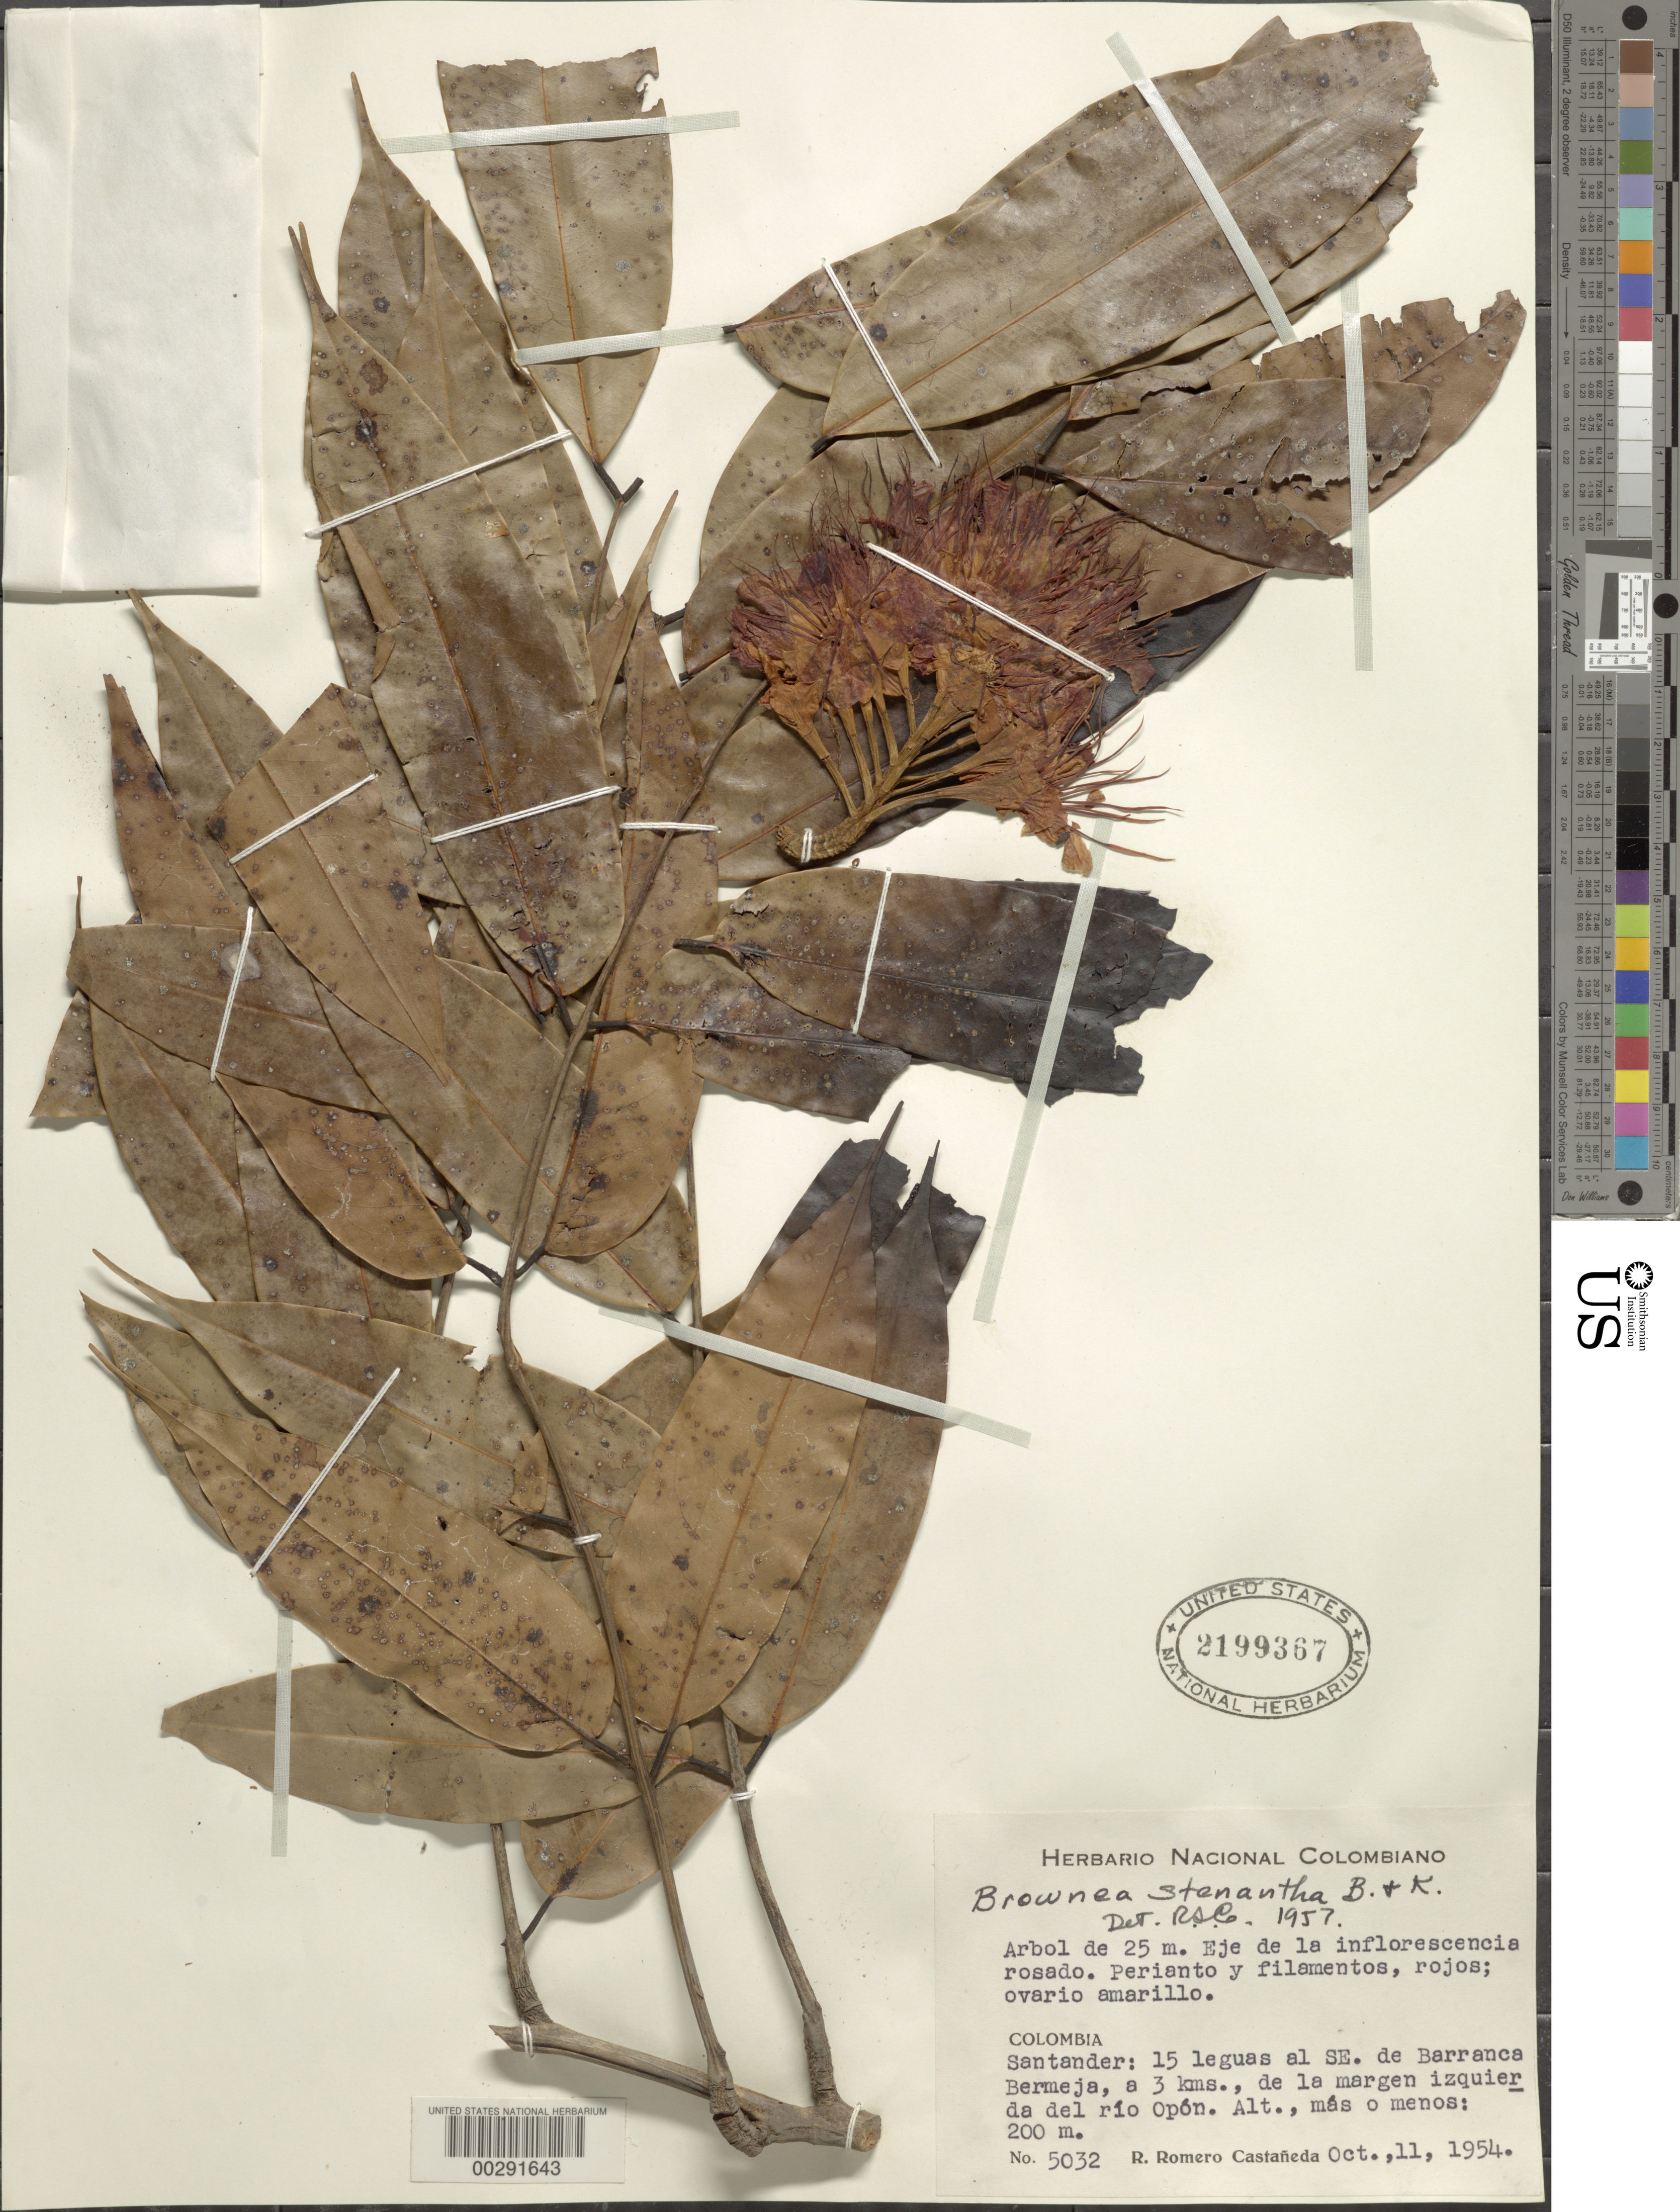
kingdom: Plantae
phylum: Tracheophyta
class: Magnoliopsida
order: Fabales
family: Fabaceae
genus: Brownea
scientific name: Brownea stenantha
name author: Britton & Killip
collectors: R. Romero Castañeda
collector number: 5032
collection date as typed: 11 Oct 1954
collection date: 1954-10-11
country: Colombia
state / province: Santander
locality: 15 leagues SE of Barrancabermeja, 3 km from the edge of Izquierda del Rio Opon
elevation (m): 200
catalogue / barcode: US 2199367